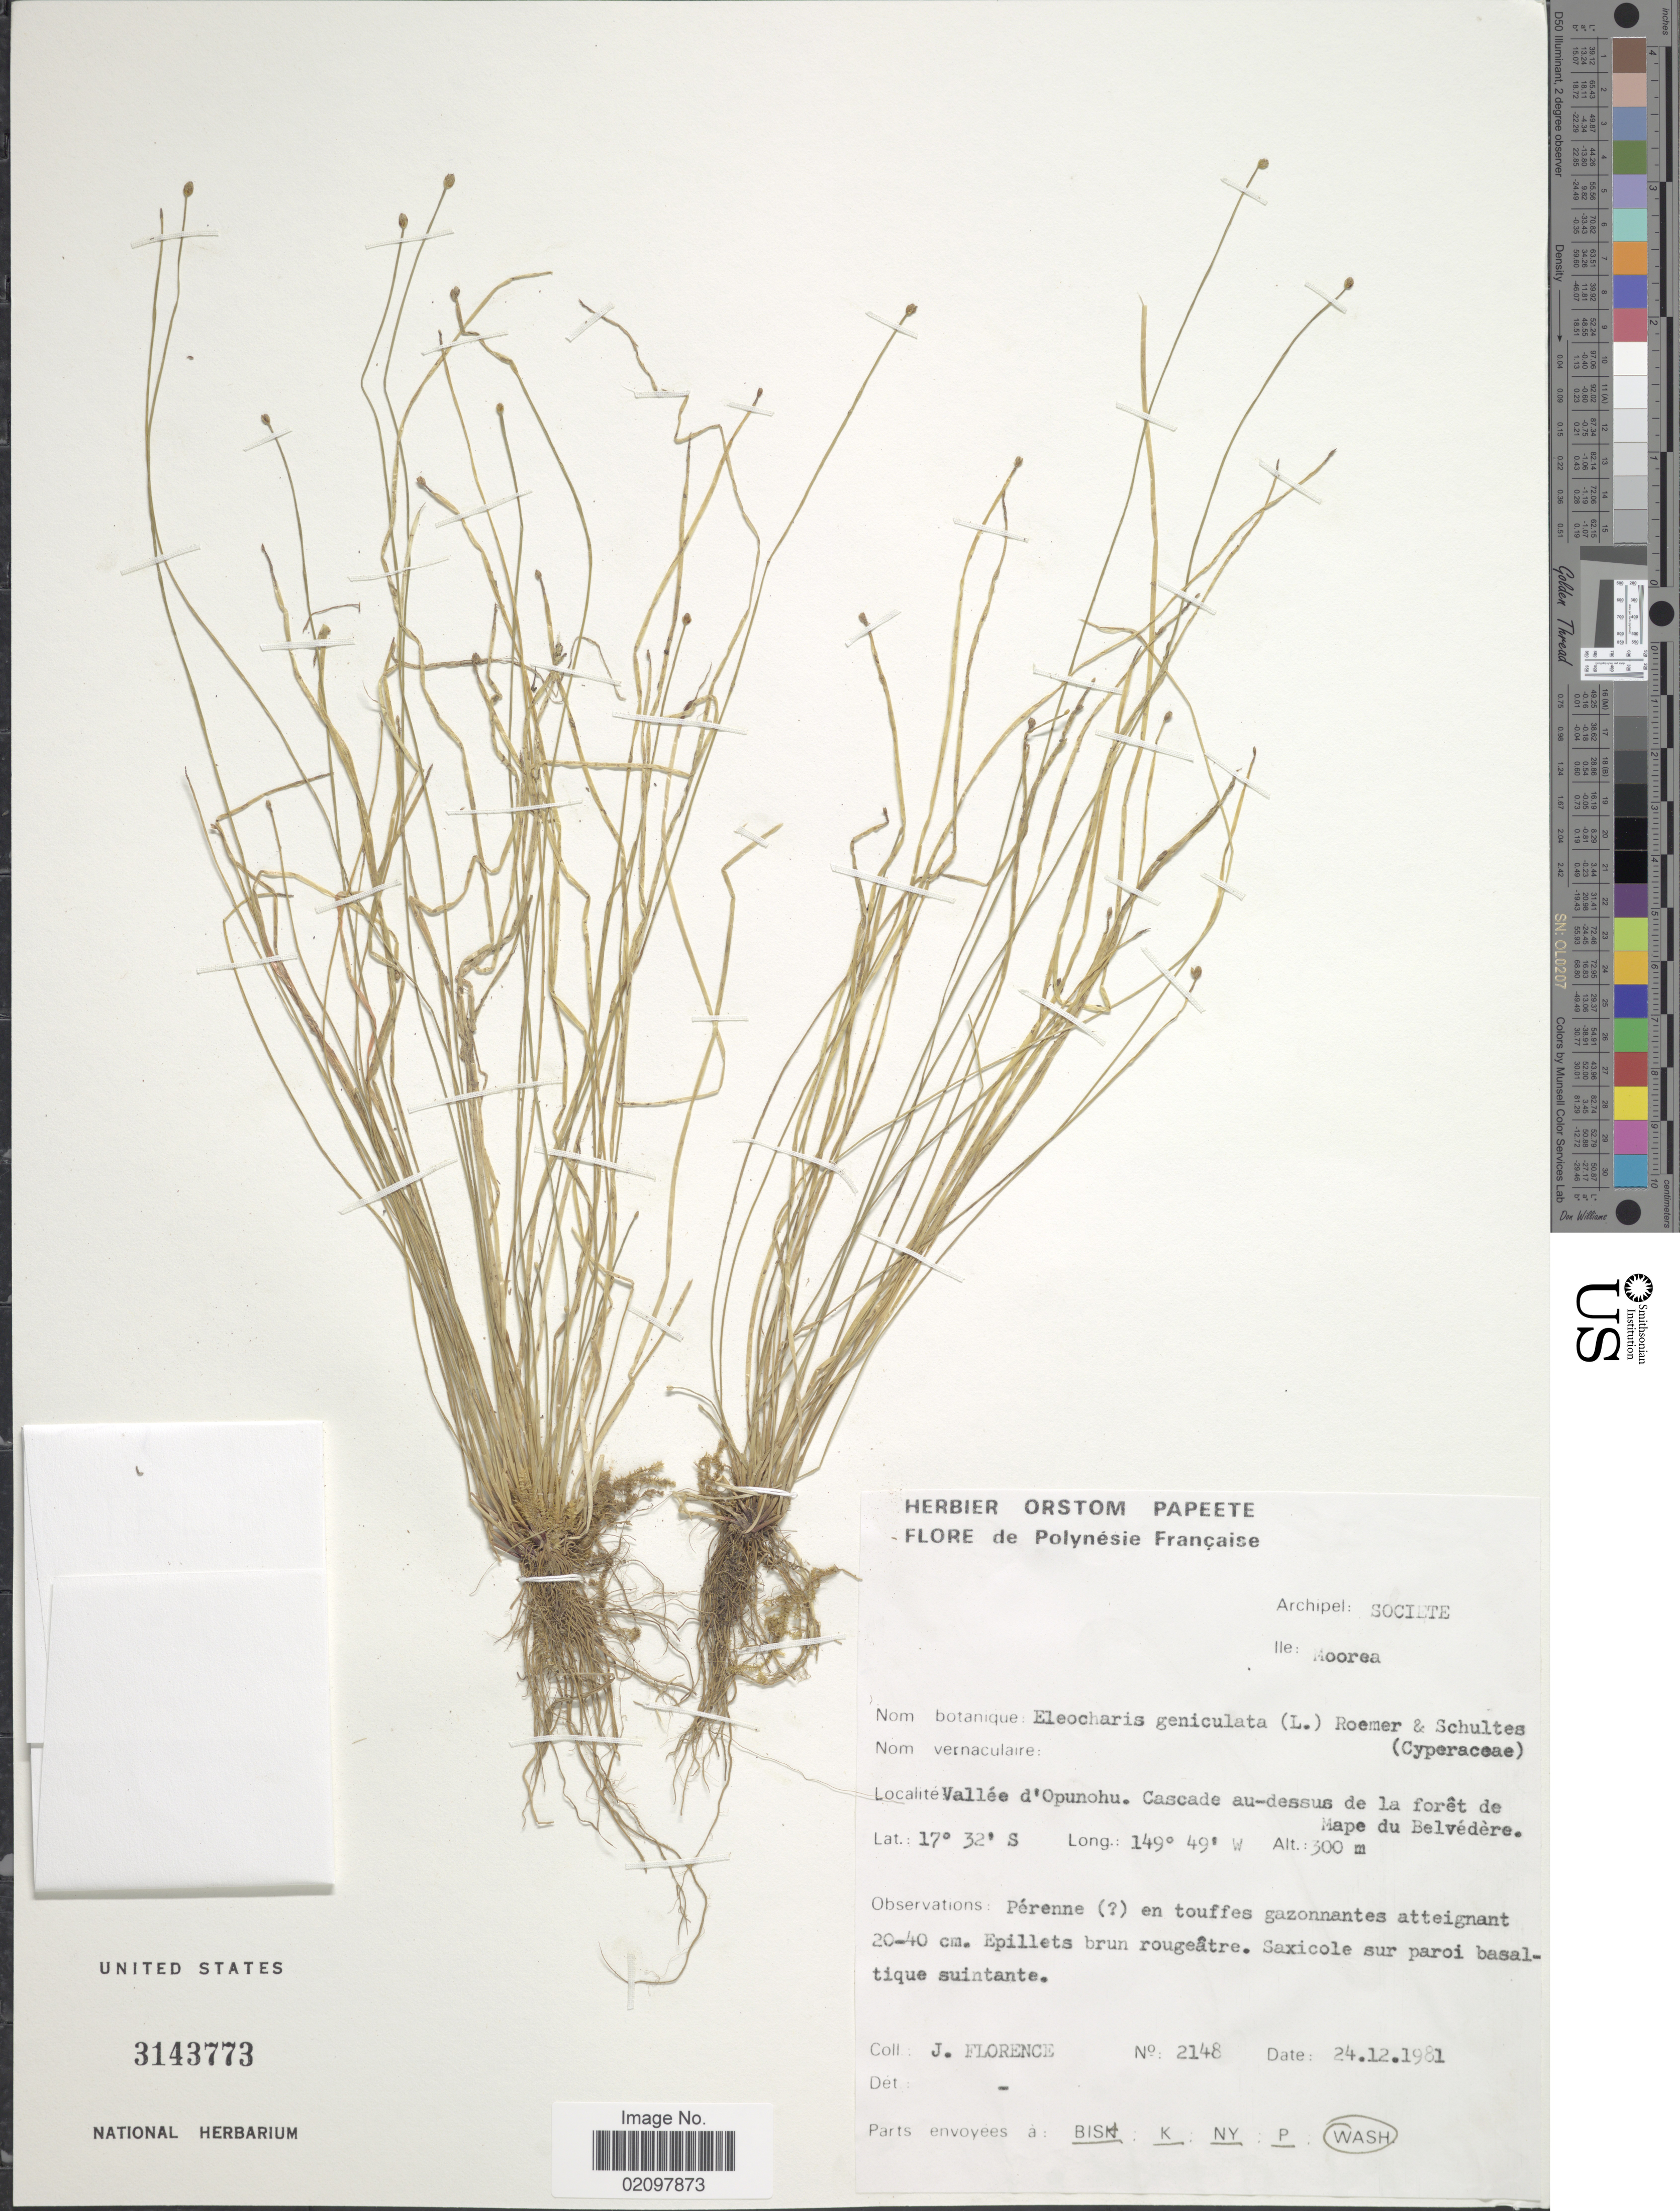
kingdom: Plantae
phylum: Tracheophyta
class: Liliopsida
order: Poales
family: Cyperaceae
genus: Eleocharis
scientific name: Eleocharis geniculata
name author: (L.) Roem. & Schult.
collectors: J. Florence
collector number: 2148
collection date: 1981-12-24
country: French Polynesia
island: Moorea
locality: Polynesie Francaise. Archipel: Societe. Ile: Moorea. Vallee d'opunohu. Cascade au-dessuns de la foret de mape du Belvedere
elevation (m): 300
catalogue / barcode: US 3143773